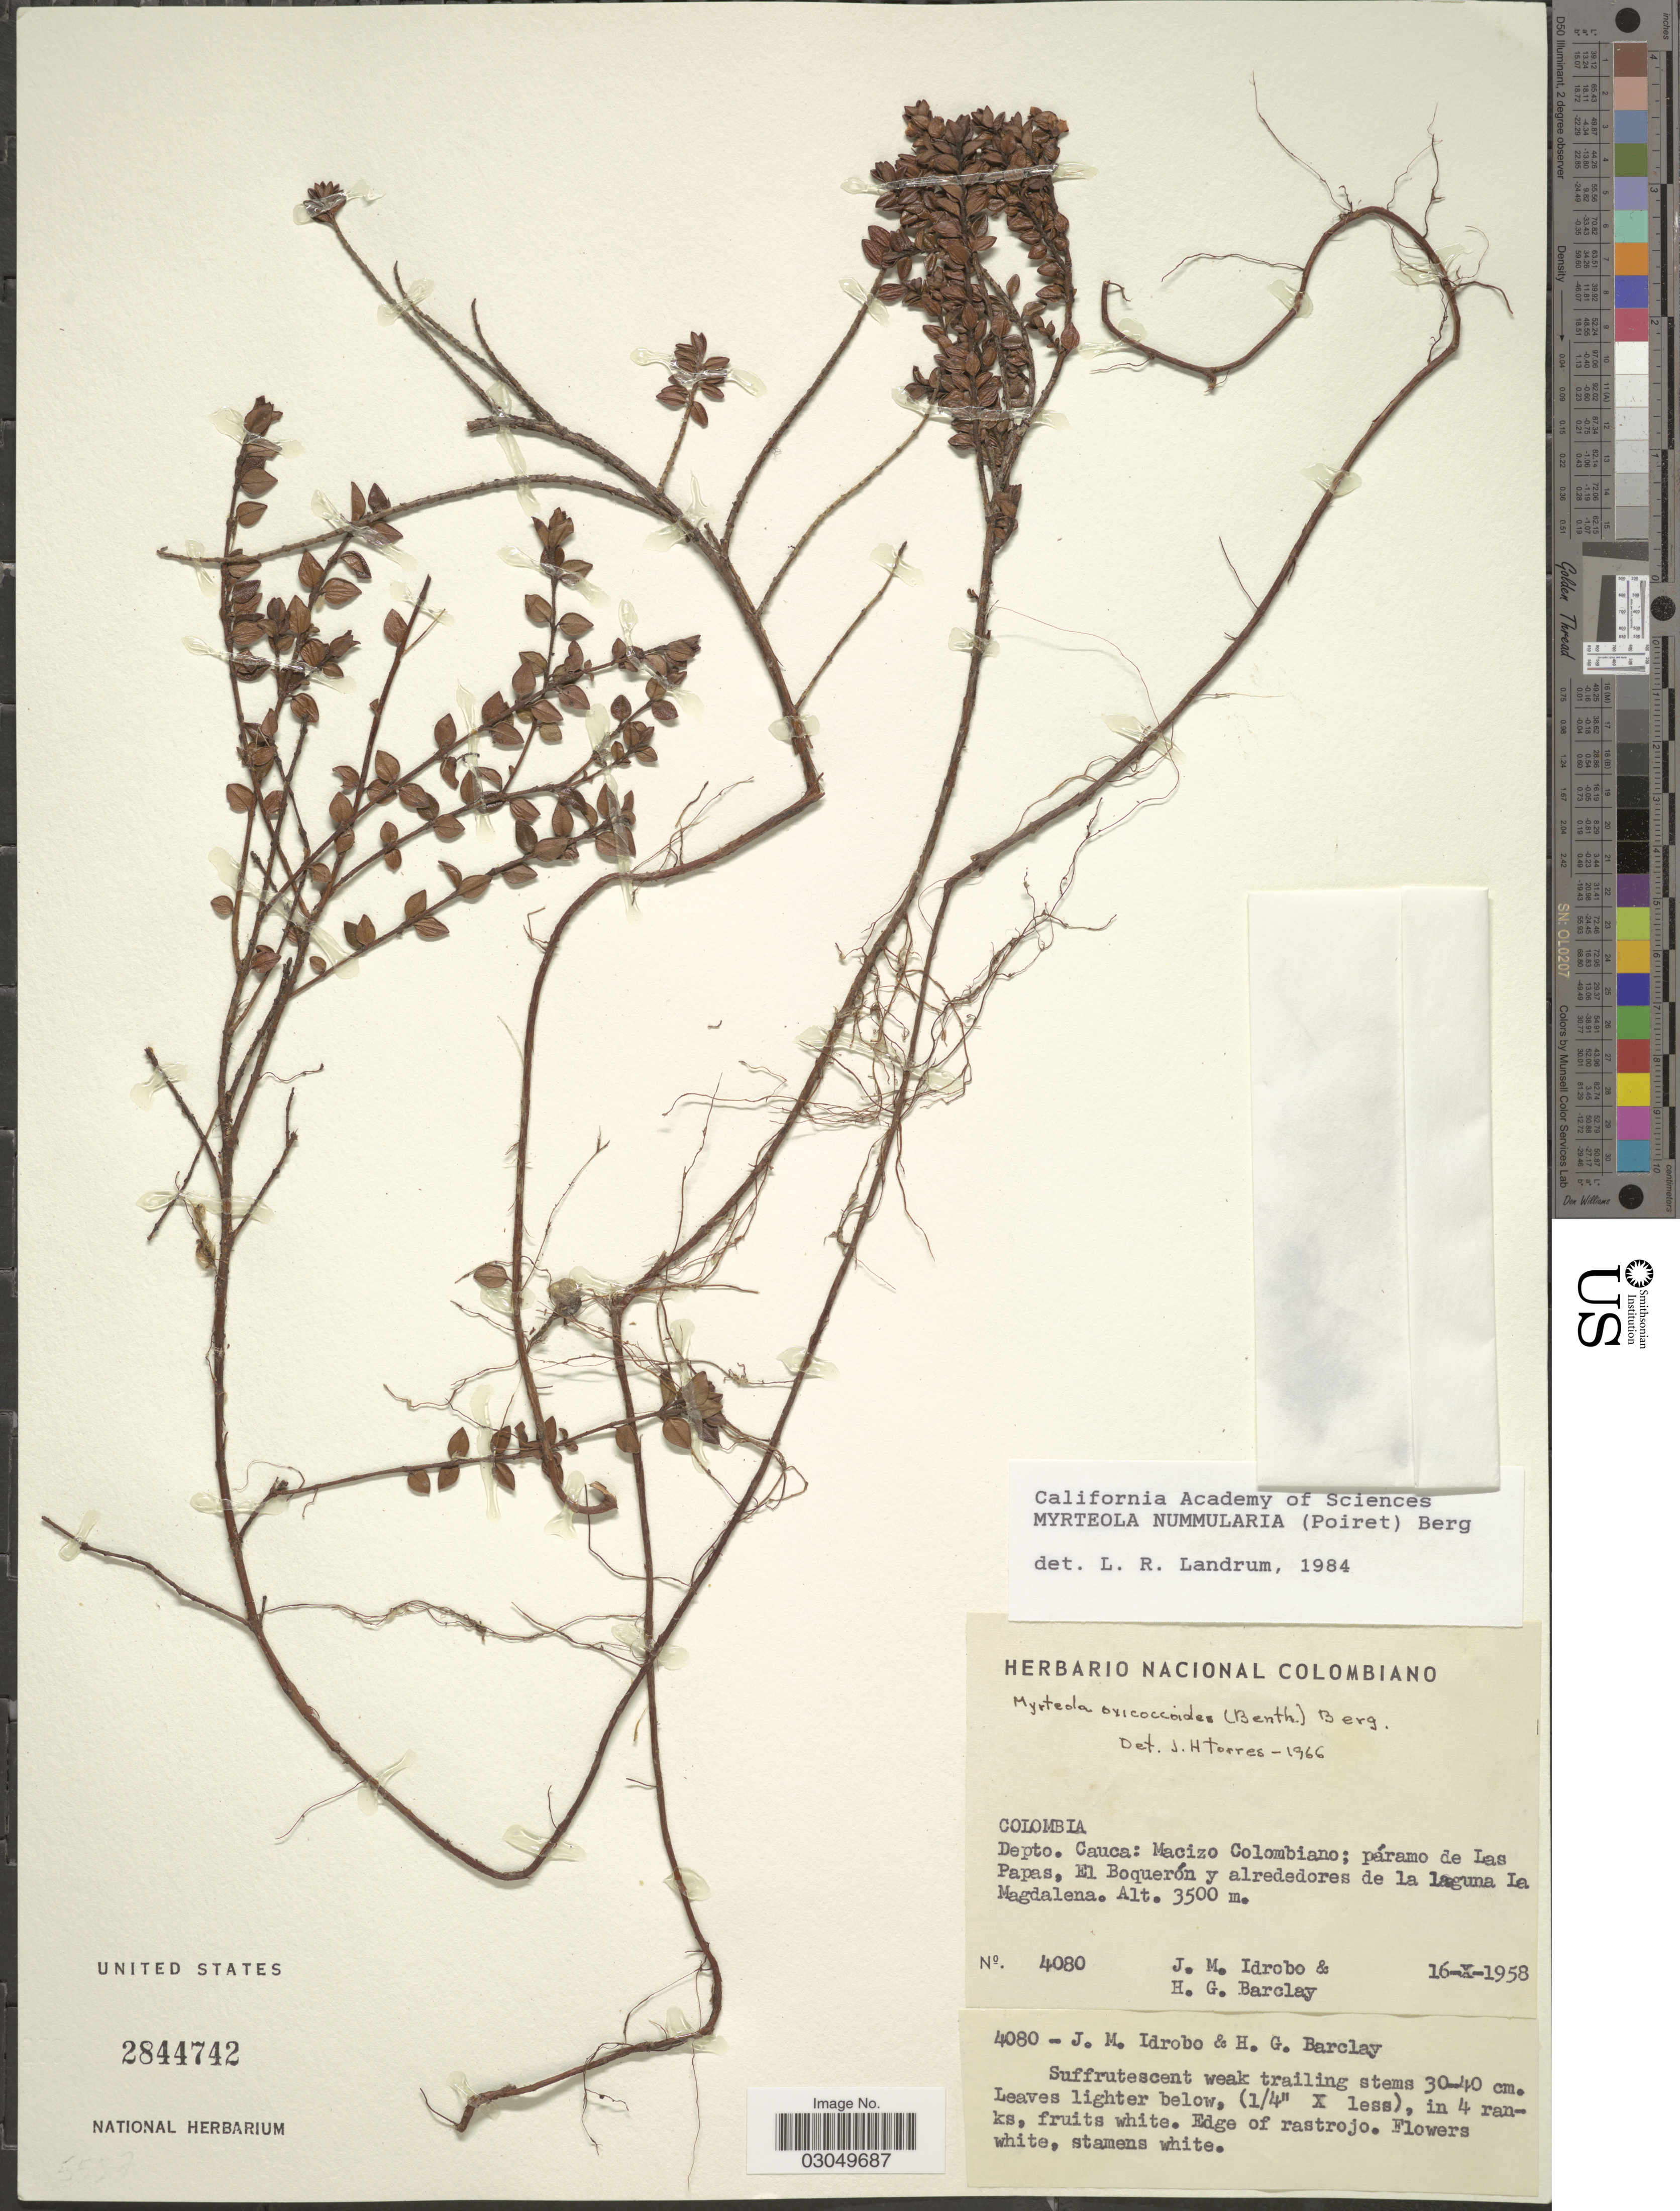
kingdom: Plantae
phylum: Tracheophyta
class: Magnoliopsida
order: Myrtales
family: Myrtaceae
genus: Myrteola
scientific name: Myrteola nummularia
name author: (Lam.) O. Berg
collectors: J. M. Idrobo & H. G. Barclay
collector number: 4080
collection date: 1958-10-16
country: Colombia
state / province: Cauca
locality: Depto. Cauca: Macizo Colombiano; páramo de Las Papas. El Boquerón y alrededores de la Laguna La Magdalena.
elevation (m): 3500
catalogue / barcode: US 2844742